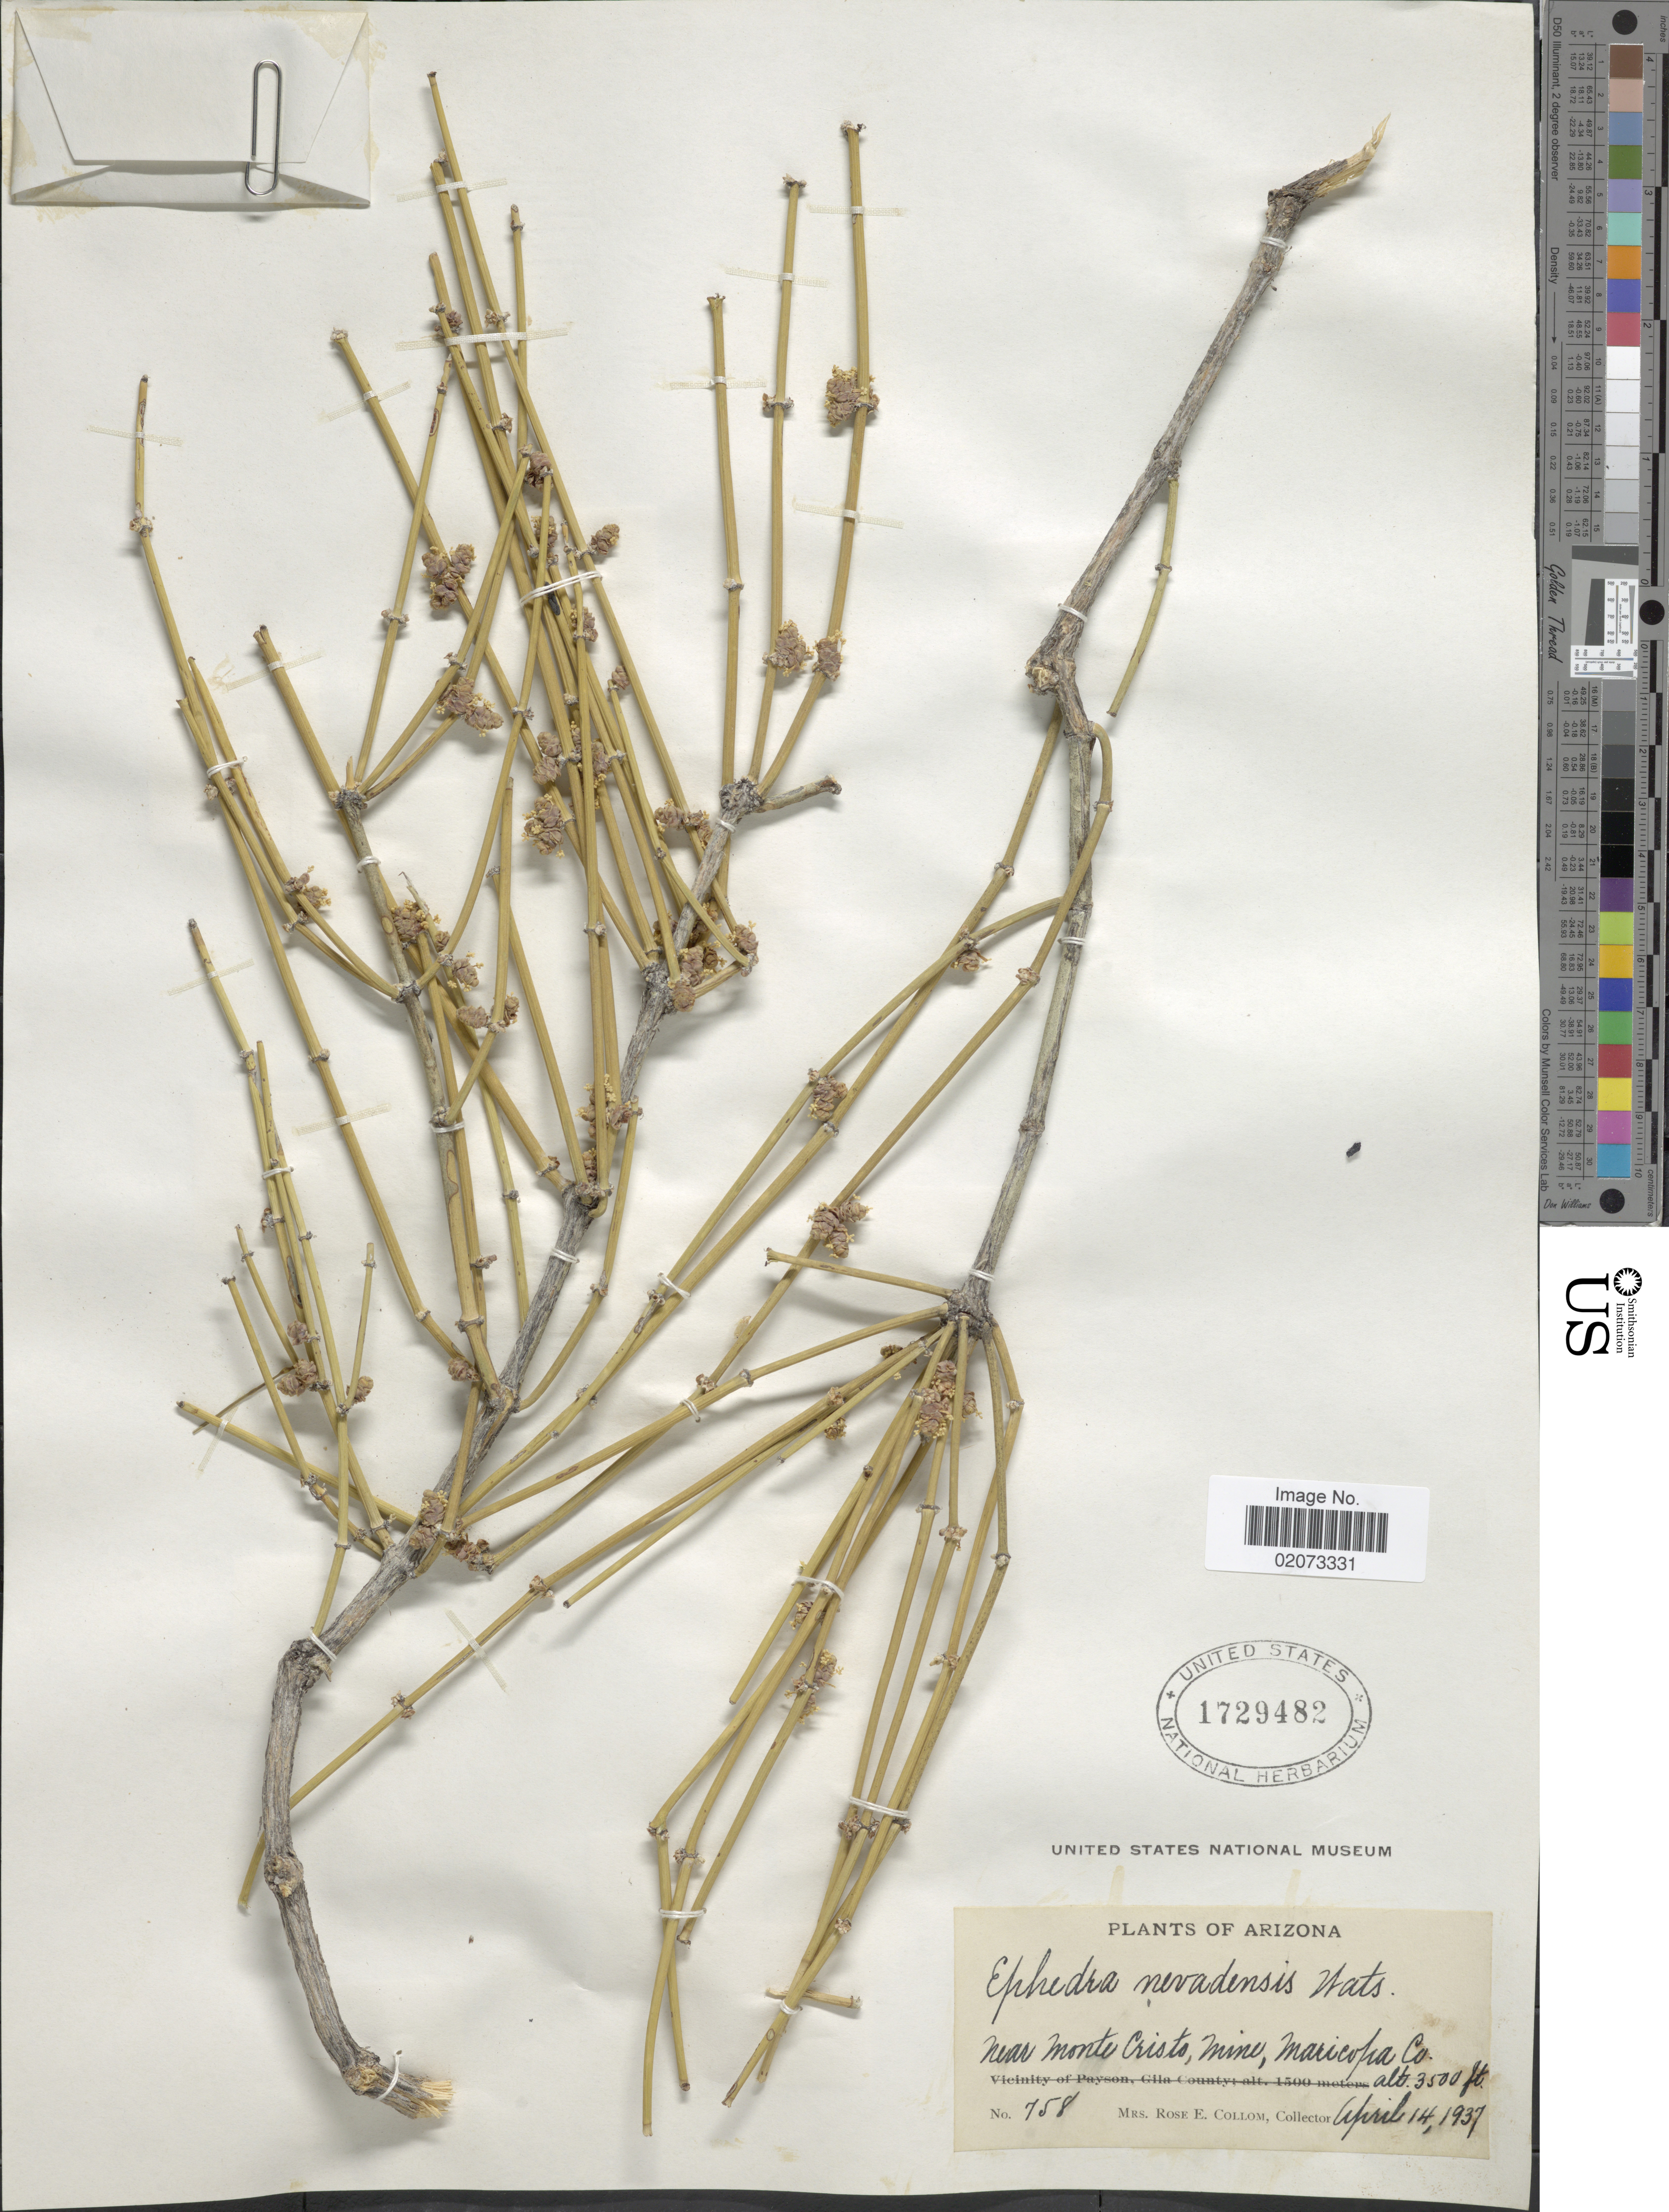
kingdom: Plantae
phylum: Tracheophyta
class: Gnetopsida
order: Ephedrales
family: Ephedraceae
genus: Ephedra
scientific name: Ephedra nevadensis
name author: S. Watson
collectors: R. E. Collom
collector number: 758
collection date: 1937-04-14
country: United States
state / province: Arizona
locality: Arzizona. Near Monte Cristo Mine, Maricopa Co.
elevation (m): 1067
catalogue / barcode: US 1729482